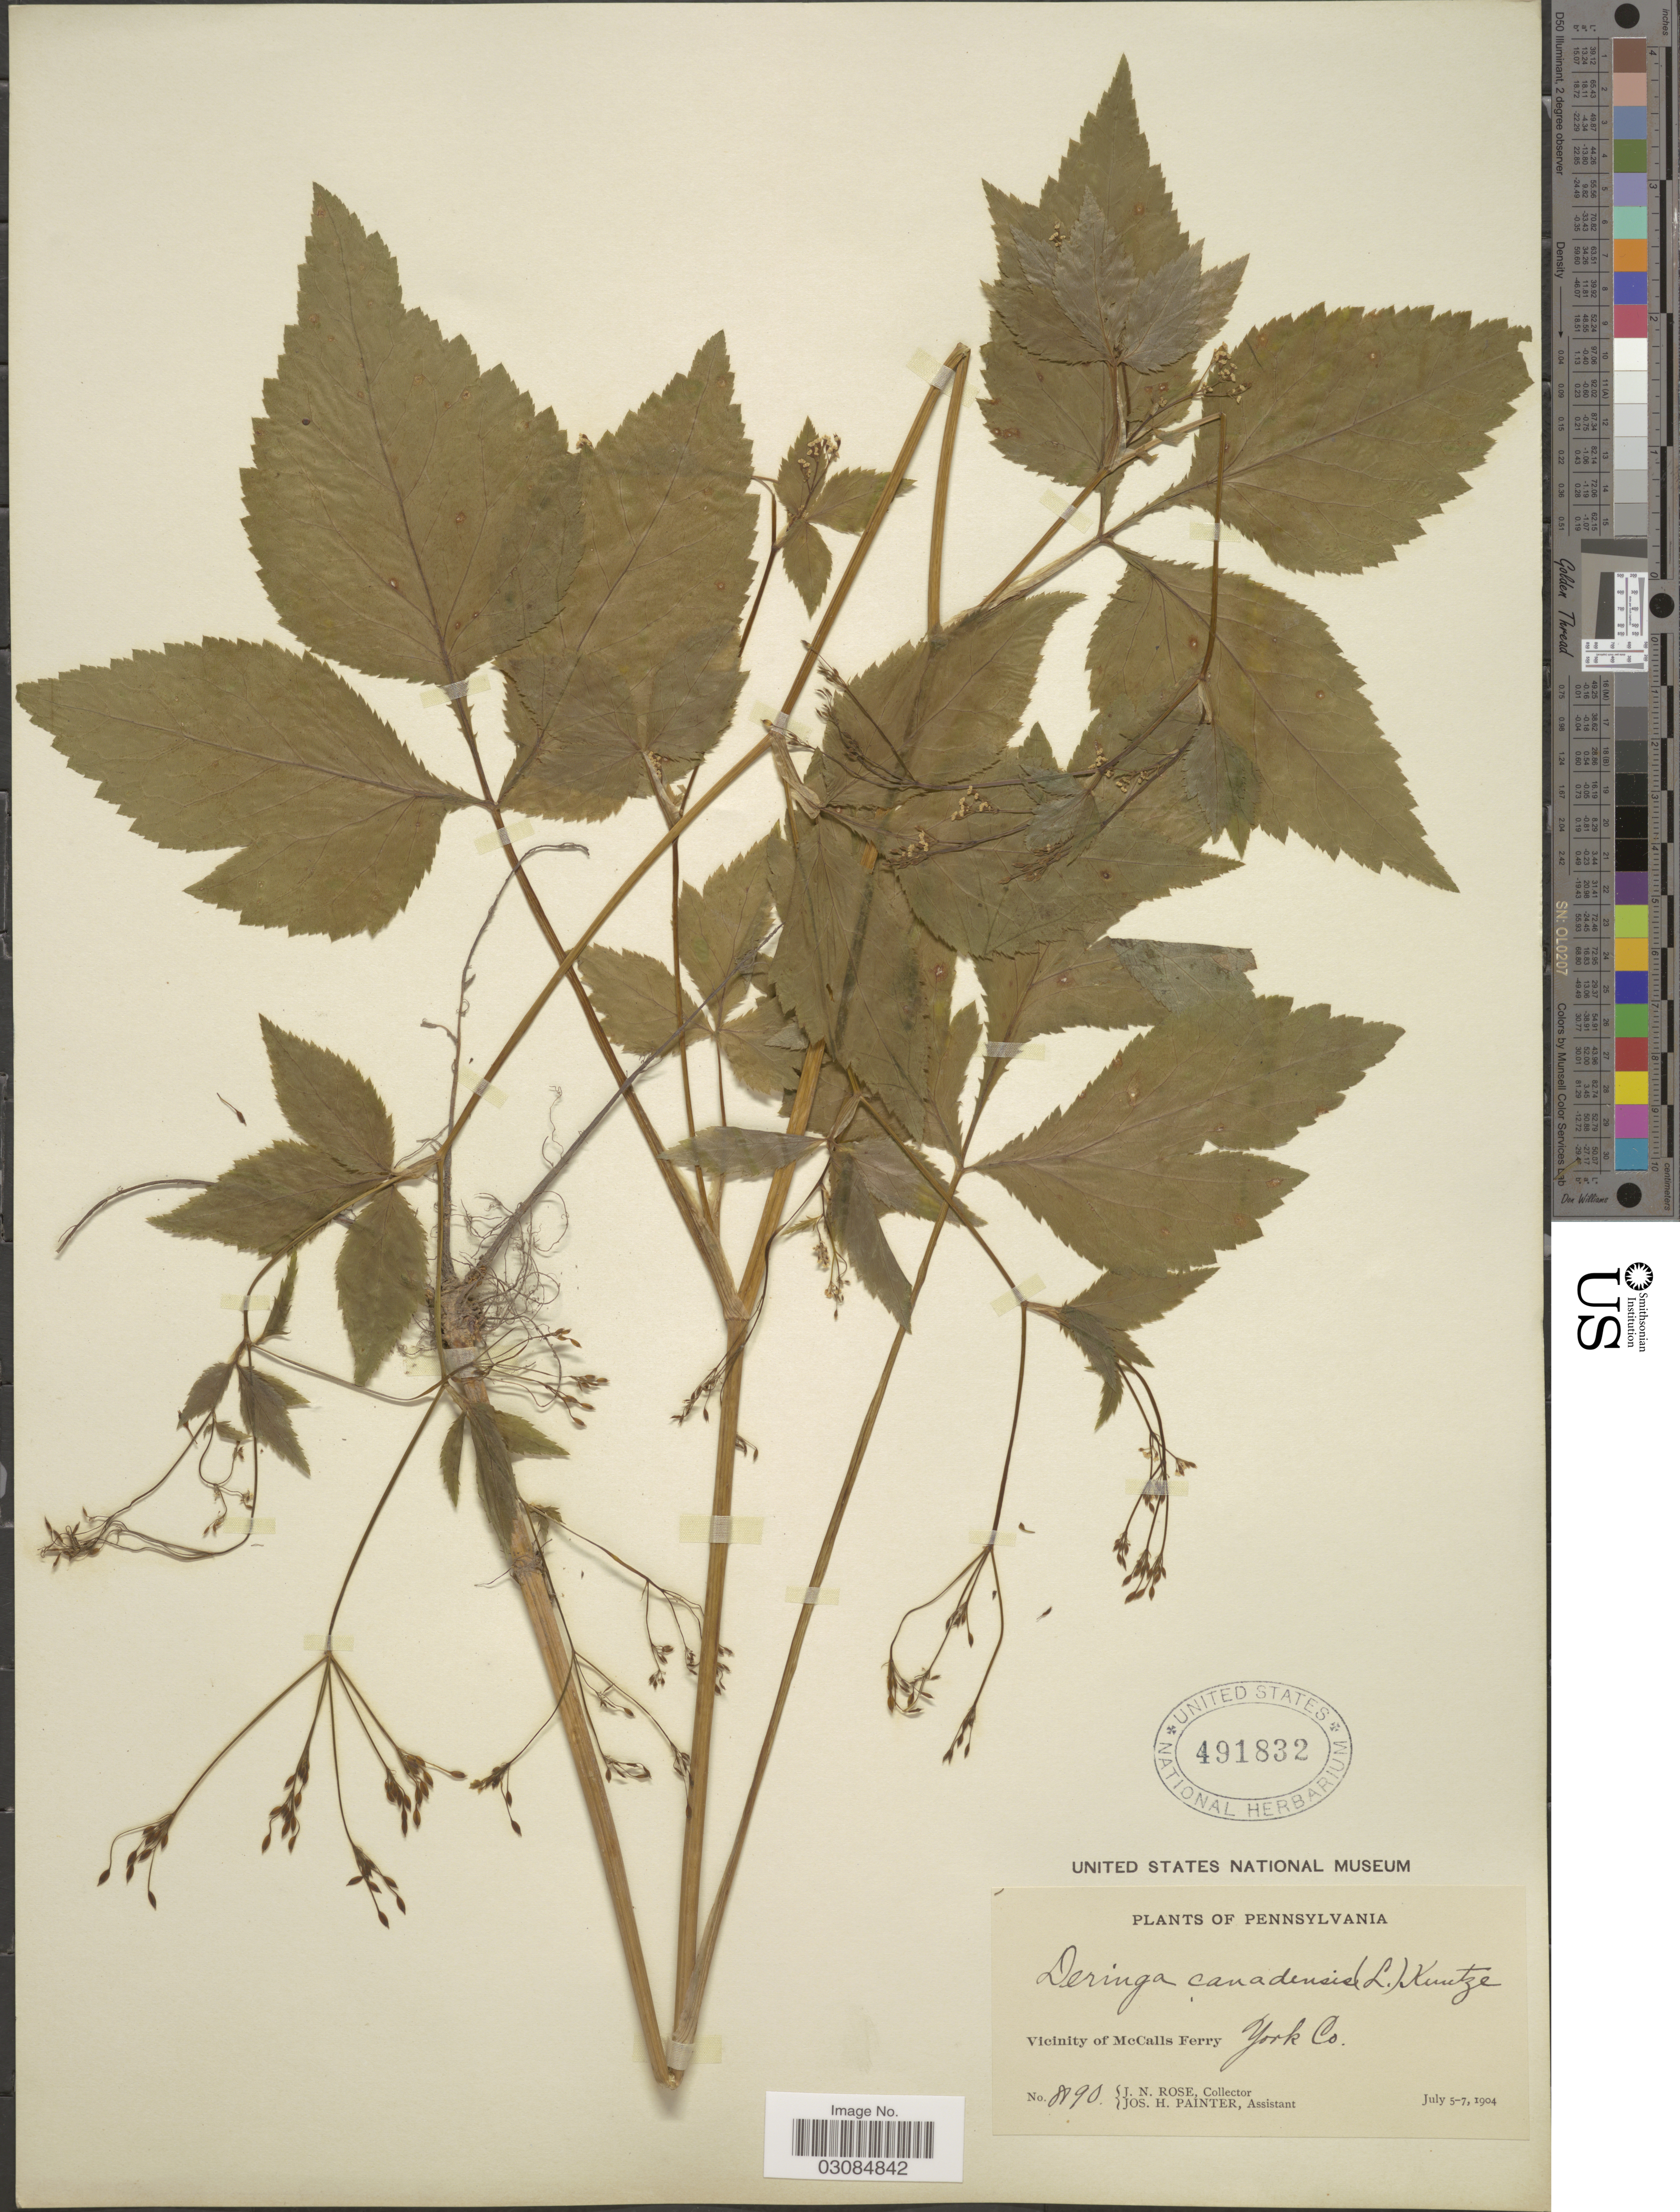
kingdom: Plantae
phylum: Tracheophyta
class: Magnoliopsida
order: Apiales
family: Apiaceae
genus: Cryptotaenia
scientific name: Cryptotaenia canadensis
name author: (L.) DC.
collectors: J. N. Rose & J. H. Painter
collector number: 8190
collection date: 1904-07-05/1904-07-07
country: United States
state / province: Pennsylvania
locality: Vicinity of McCalls Ferry. York Co.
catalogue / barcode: US 491832